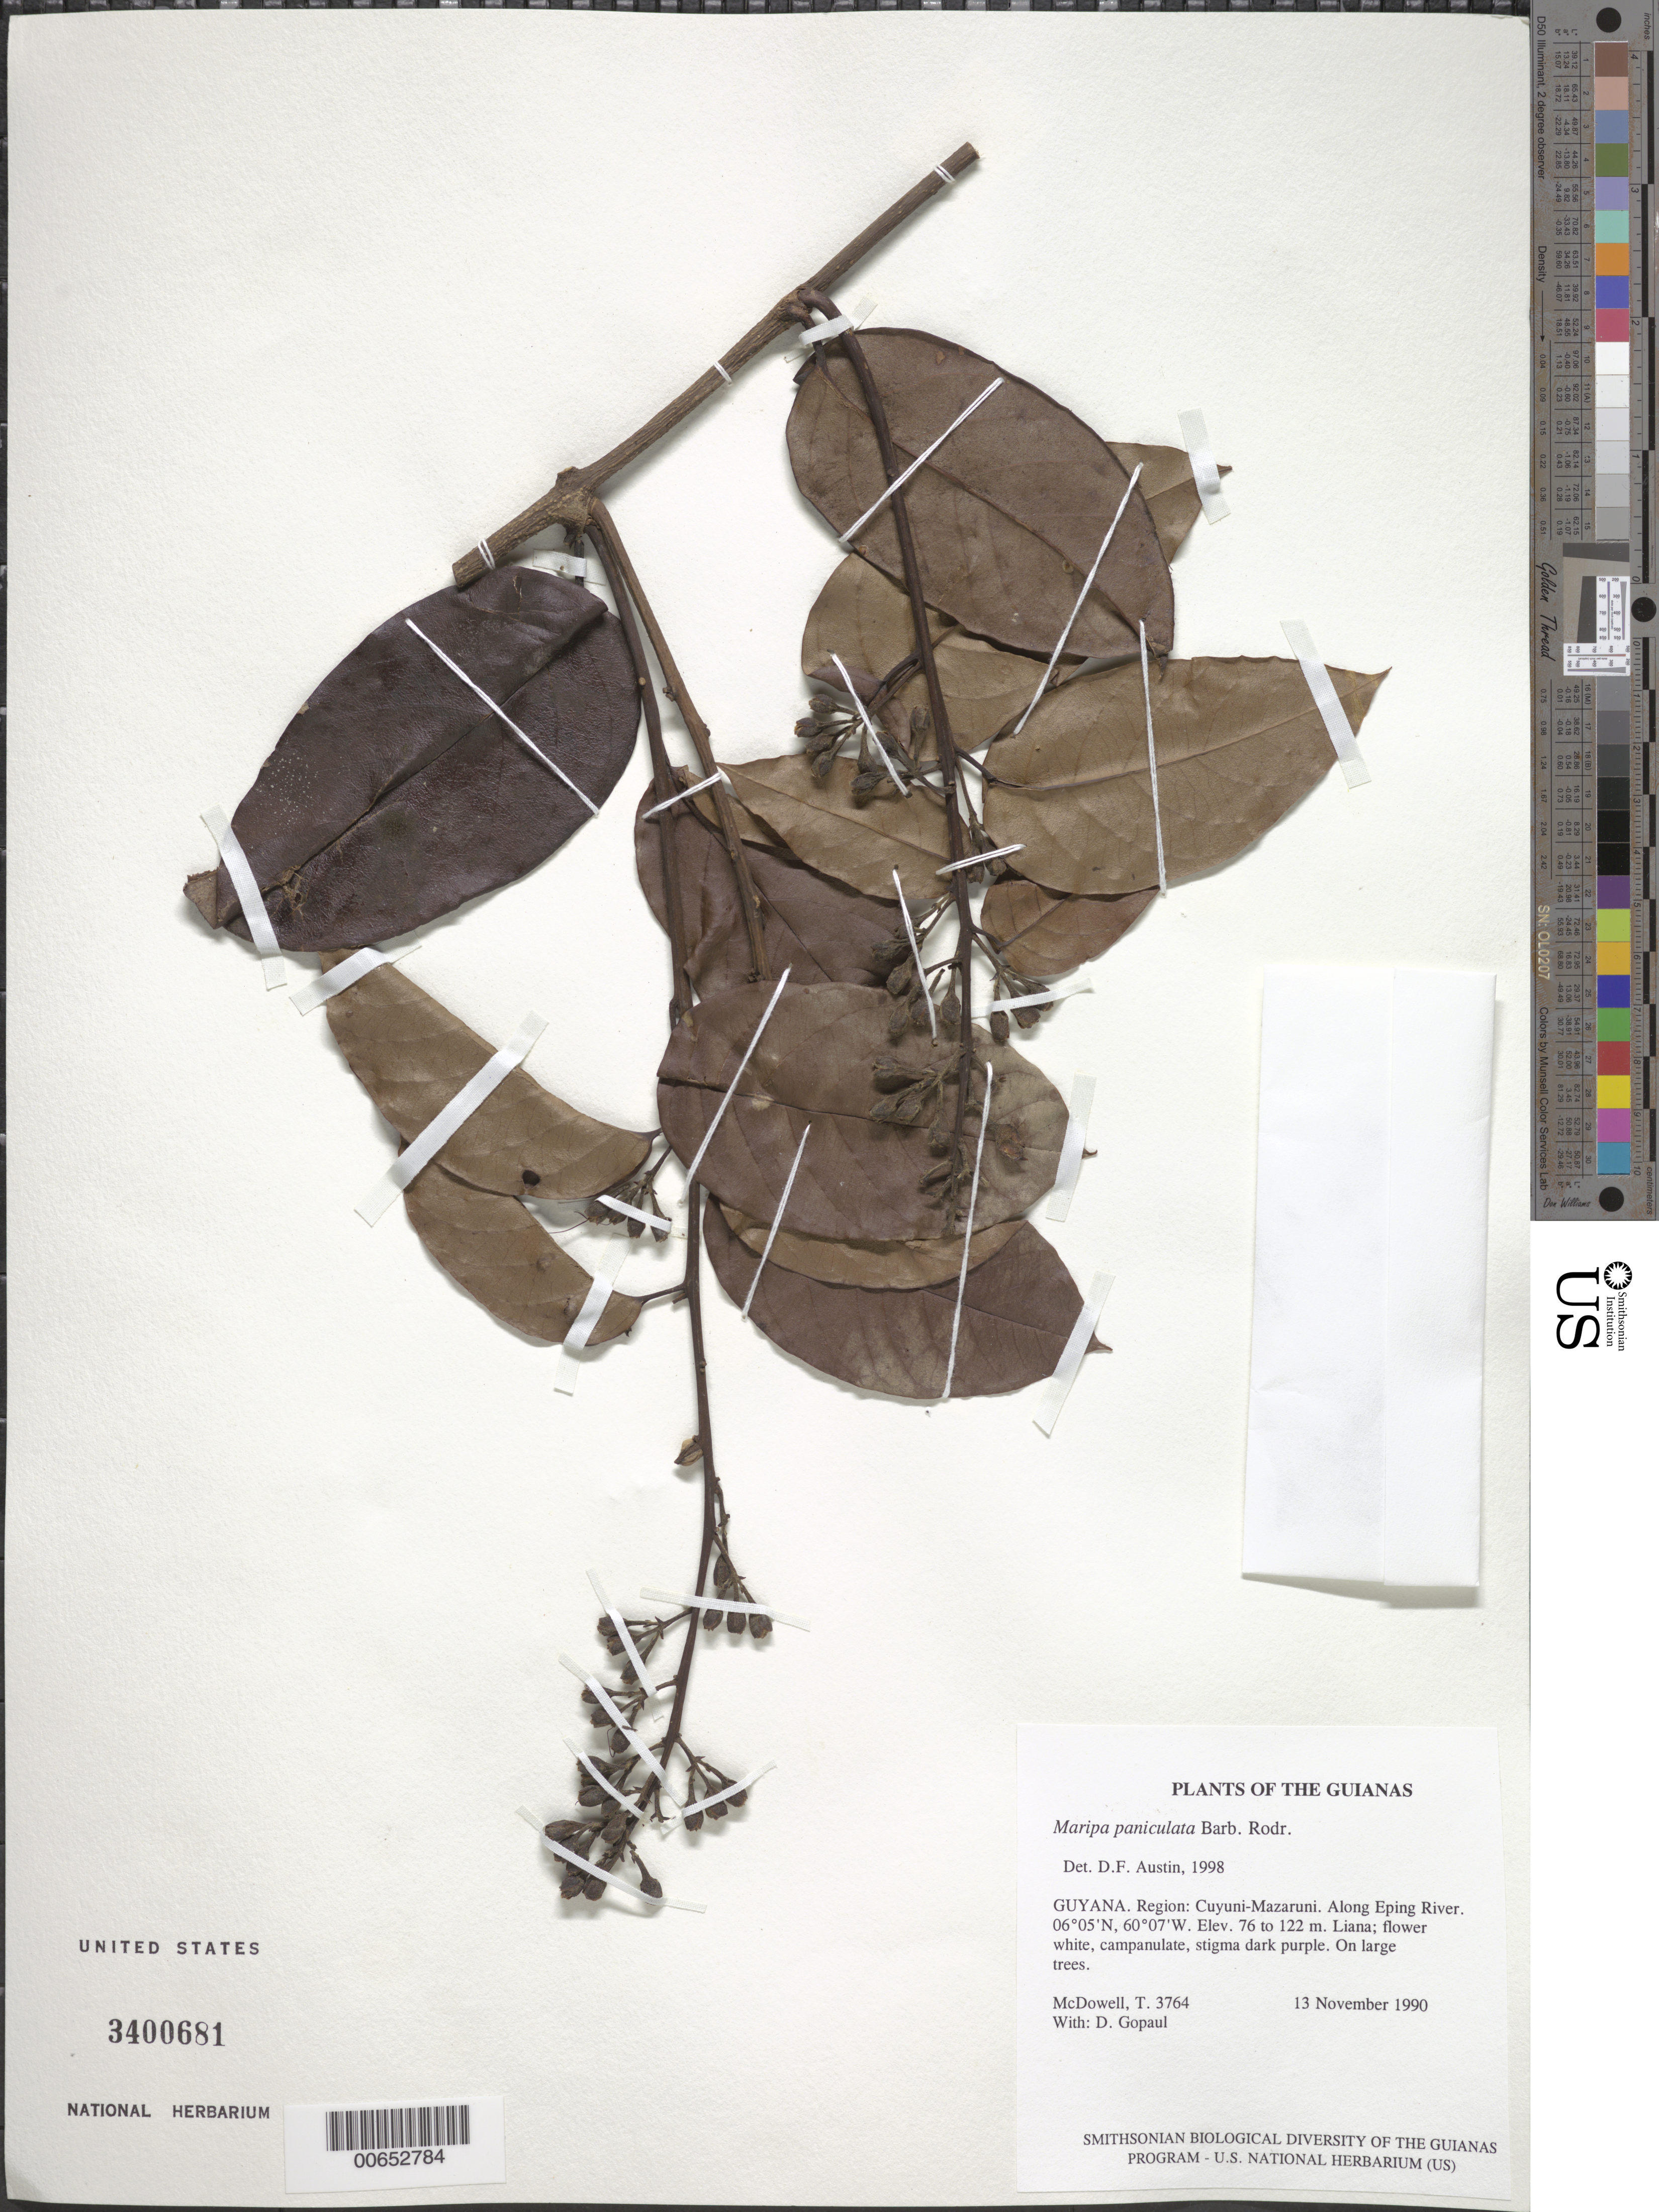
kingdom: Plantae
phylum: Tracheophyta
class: Magnoliopsida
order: Solanales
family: Convolvulaceae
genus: Maripa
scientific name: Maripa paniculata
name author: Barb. Rodr.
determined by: Austin, D. F.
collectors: T. McDowell & D. Gopaul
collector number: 3764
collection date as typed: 13 November 1990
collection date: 1990-11-13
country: Guyana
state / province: Cuyuni-Mazaruni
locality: At edge of clearing, Golden Star Resources camp, Eping River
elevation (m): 76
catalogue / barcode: US 3400681